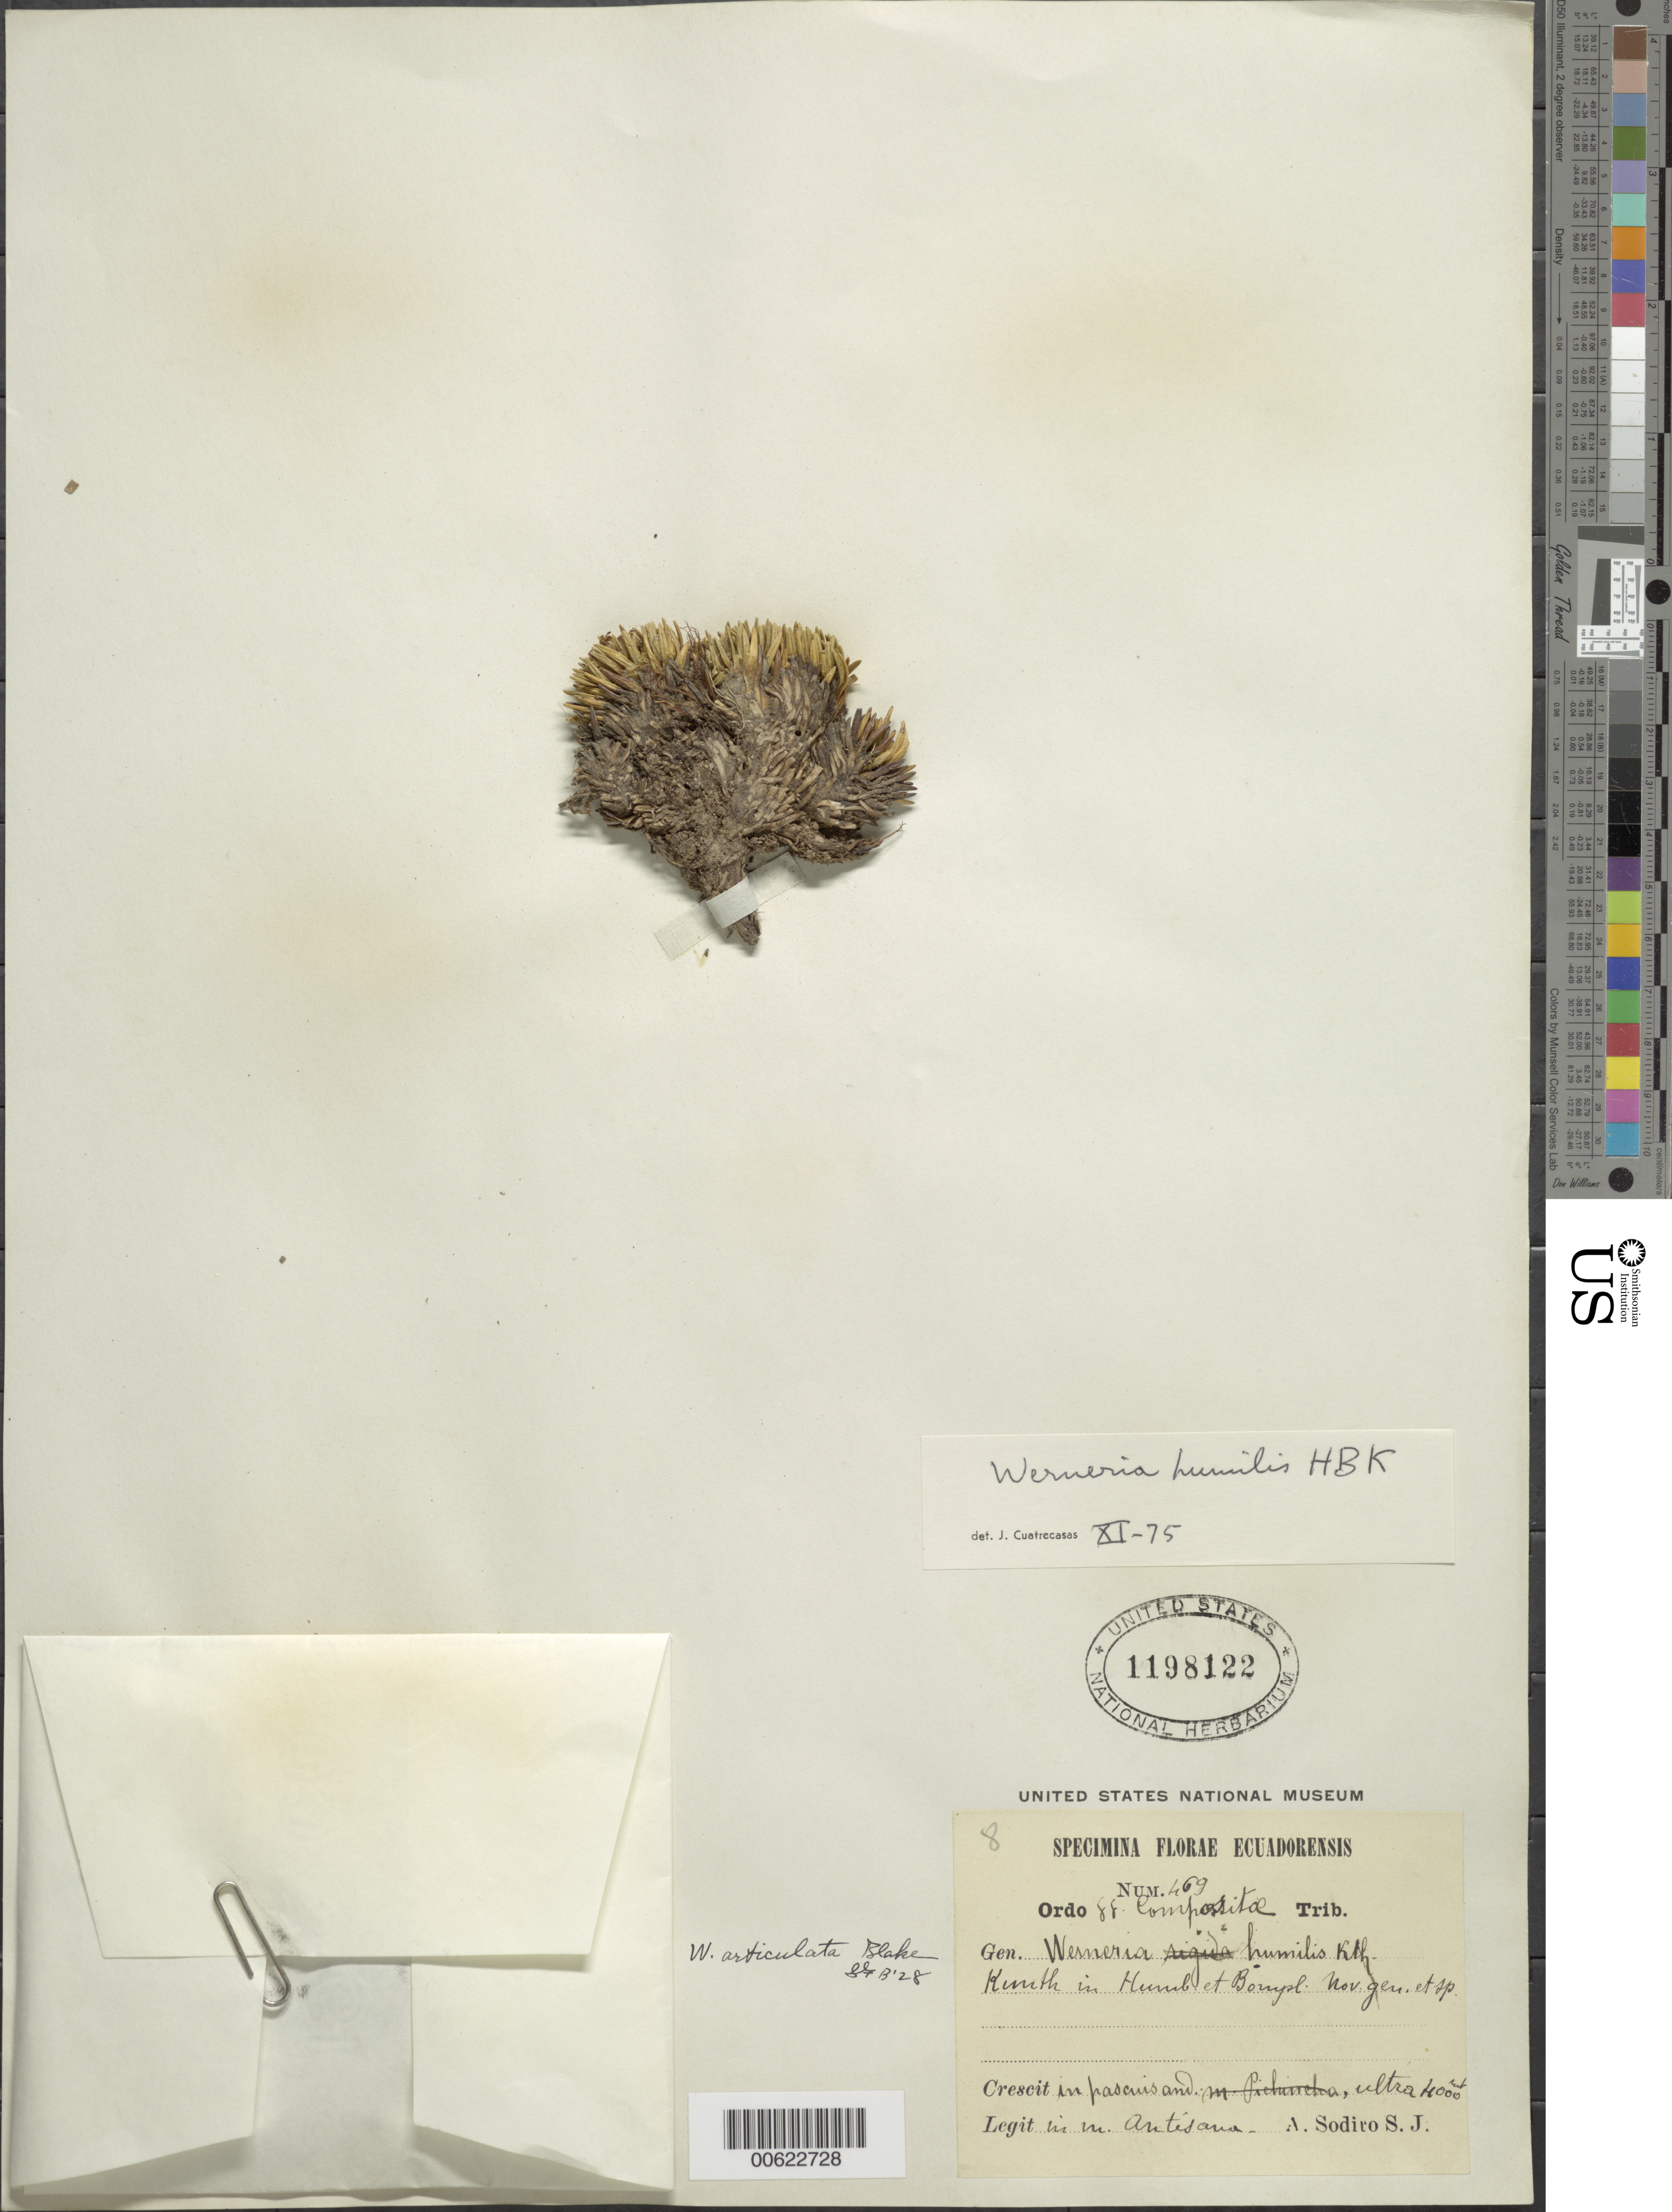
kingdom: Plantae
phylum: Tracheophyta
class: Magnoliopsida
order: Asterales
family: Asteraceae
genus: Xenophyllum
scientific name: Xenophyllum humile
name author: (Kunth) V.A. Funk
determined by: Funk, Vicki A., (BOT), Smithsonian Institution - National Museum of Natural History (UNITED STATES)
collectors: A. Sodiro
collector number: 469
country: Ecuador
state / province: Napo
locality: Antisana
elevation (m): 4000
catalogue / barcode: US 1198122